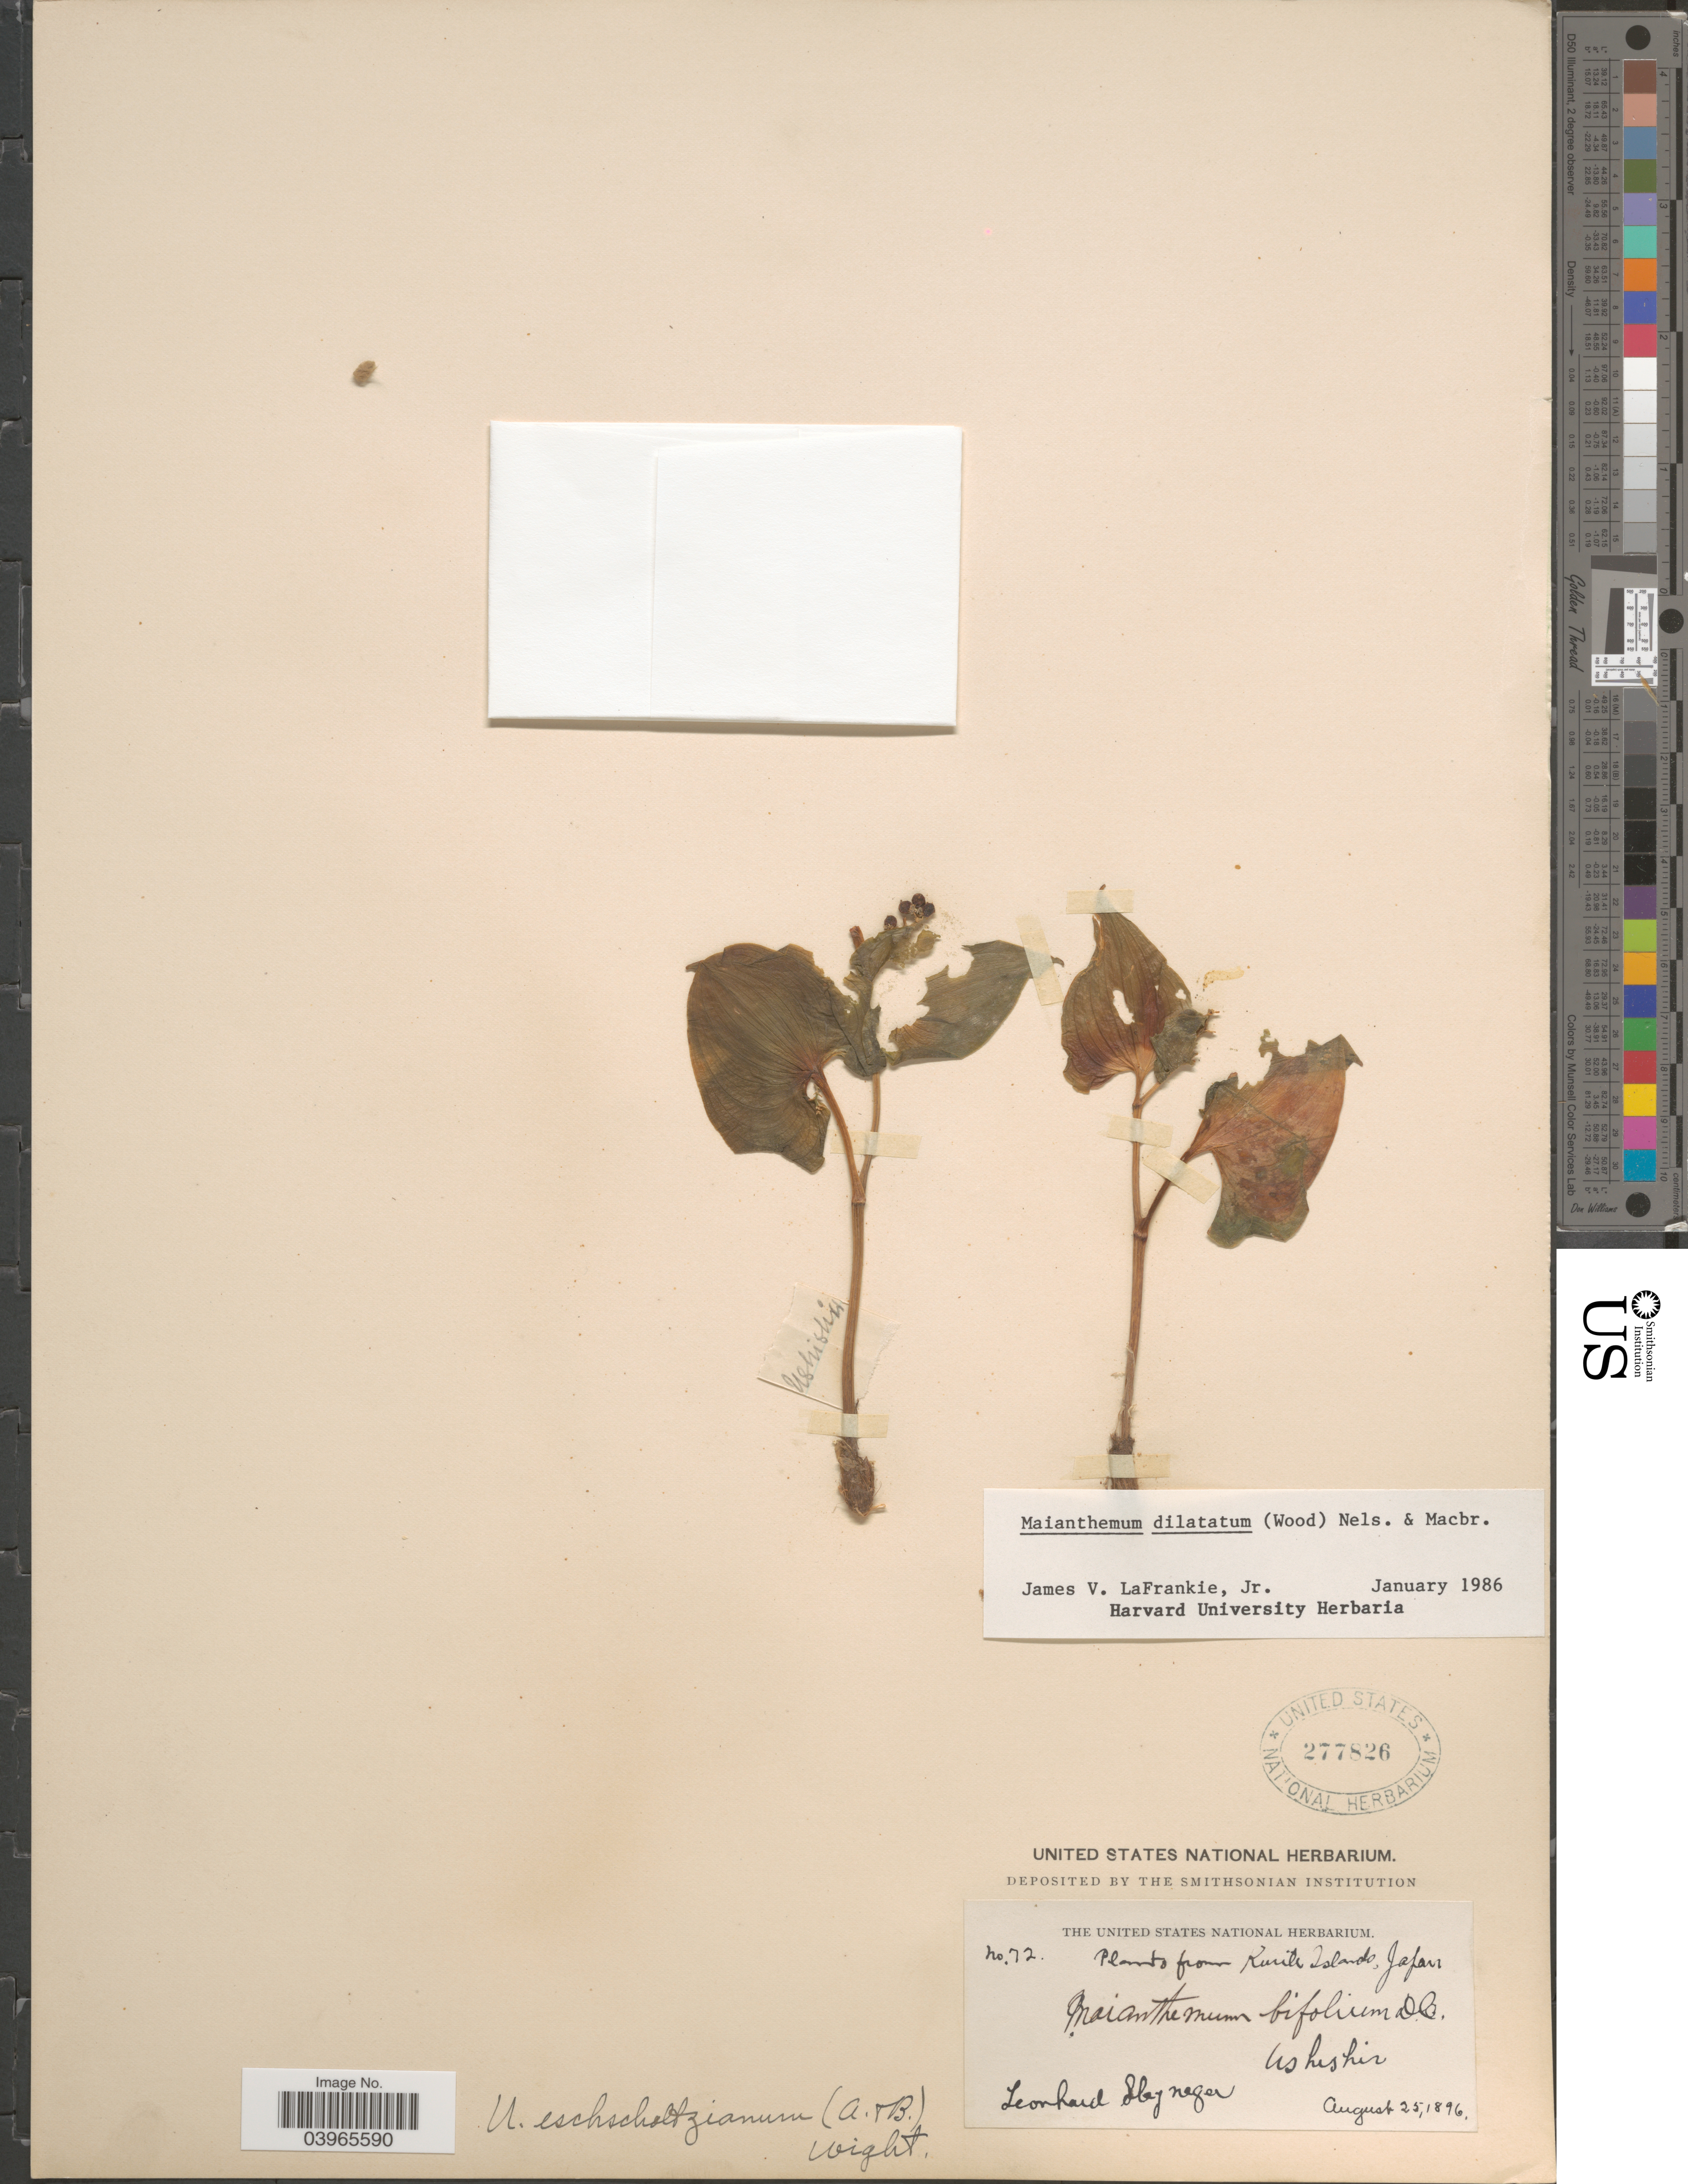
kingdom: Plantae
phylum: Tracheophyta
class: Liliopsida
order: Asparagales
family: Asparagaceae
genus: Maianthemum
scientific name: Maianthemum dilatatum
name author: (Alph. Wood) A. Nelson & J.F. Macbr.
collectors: L. Stejneger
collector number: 72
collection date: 1896-08-25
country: Japan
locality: Kuril Islands. Ushishir.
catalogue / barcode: US 277826